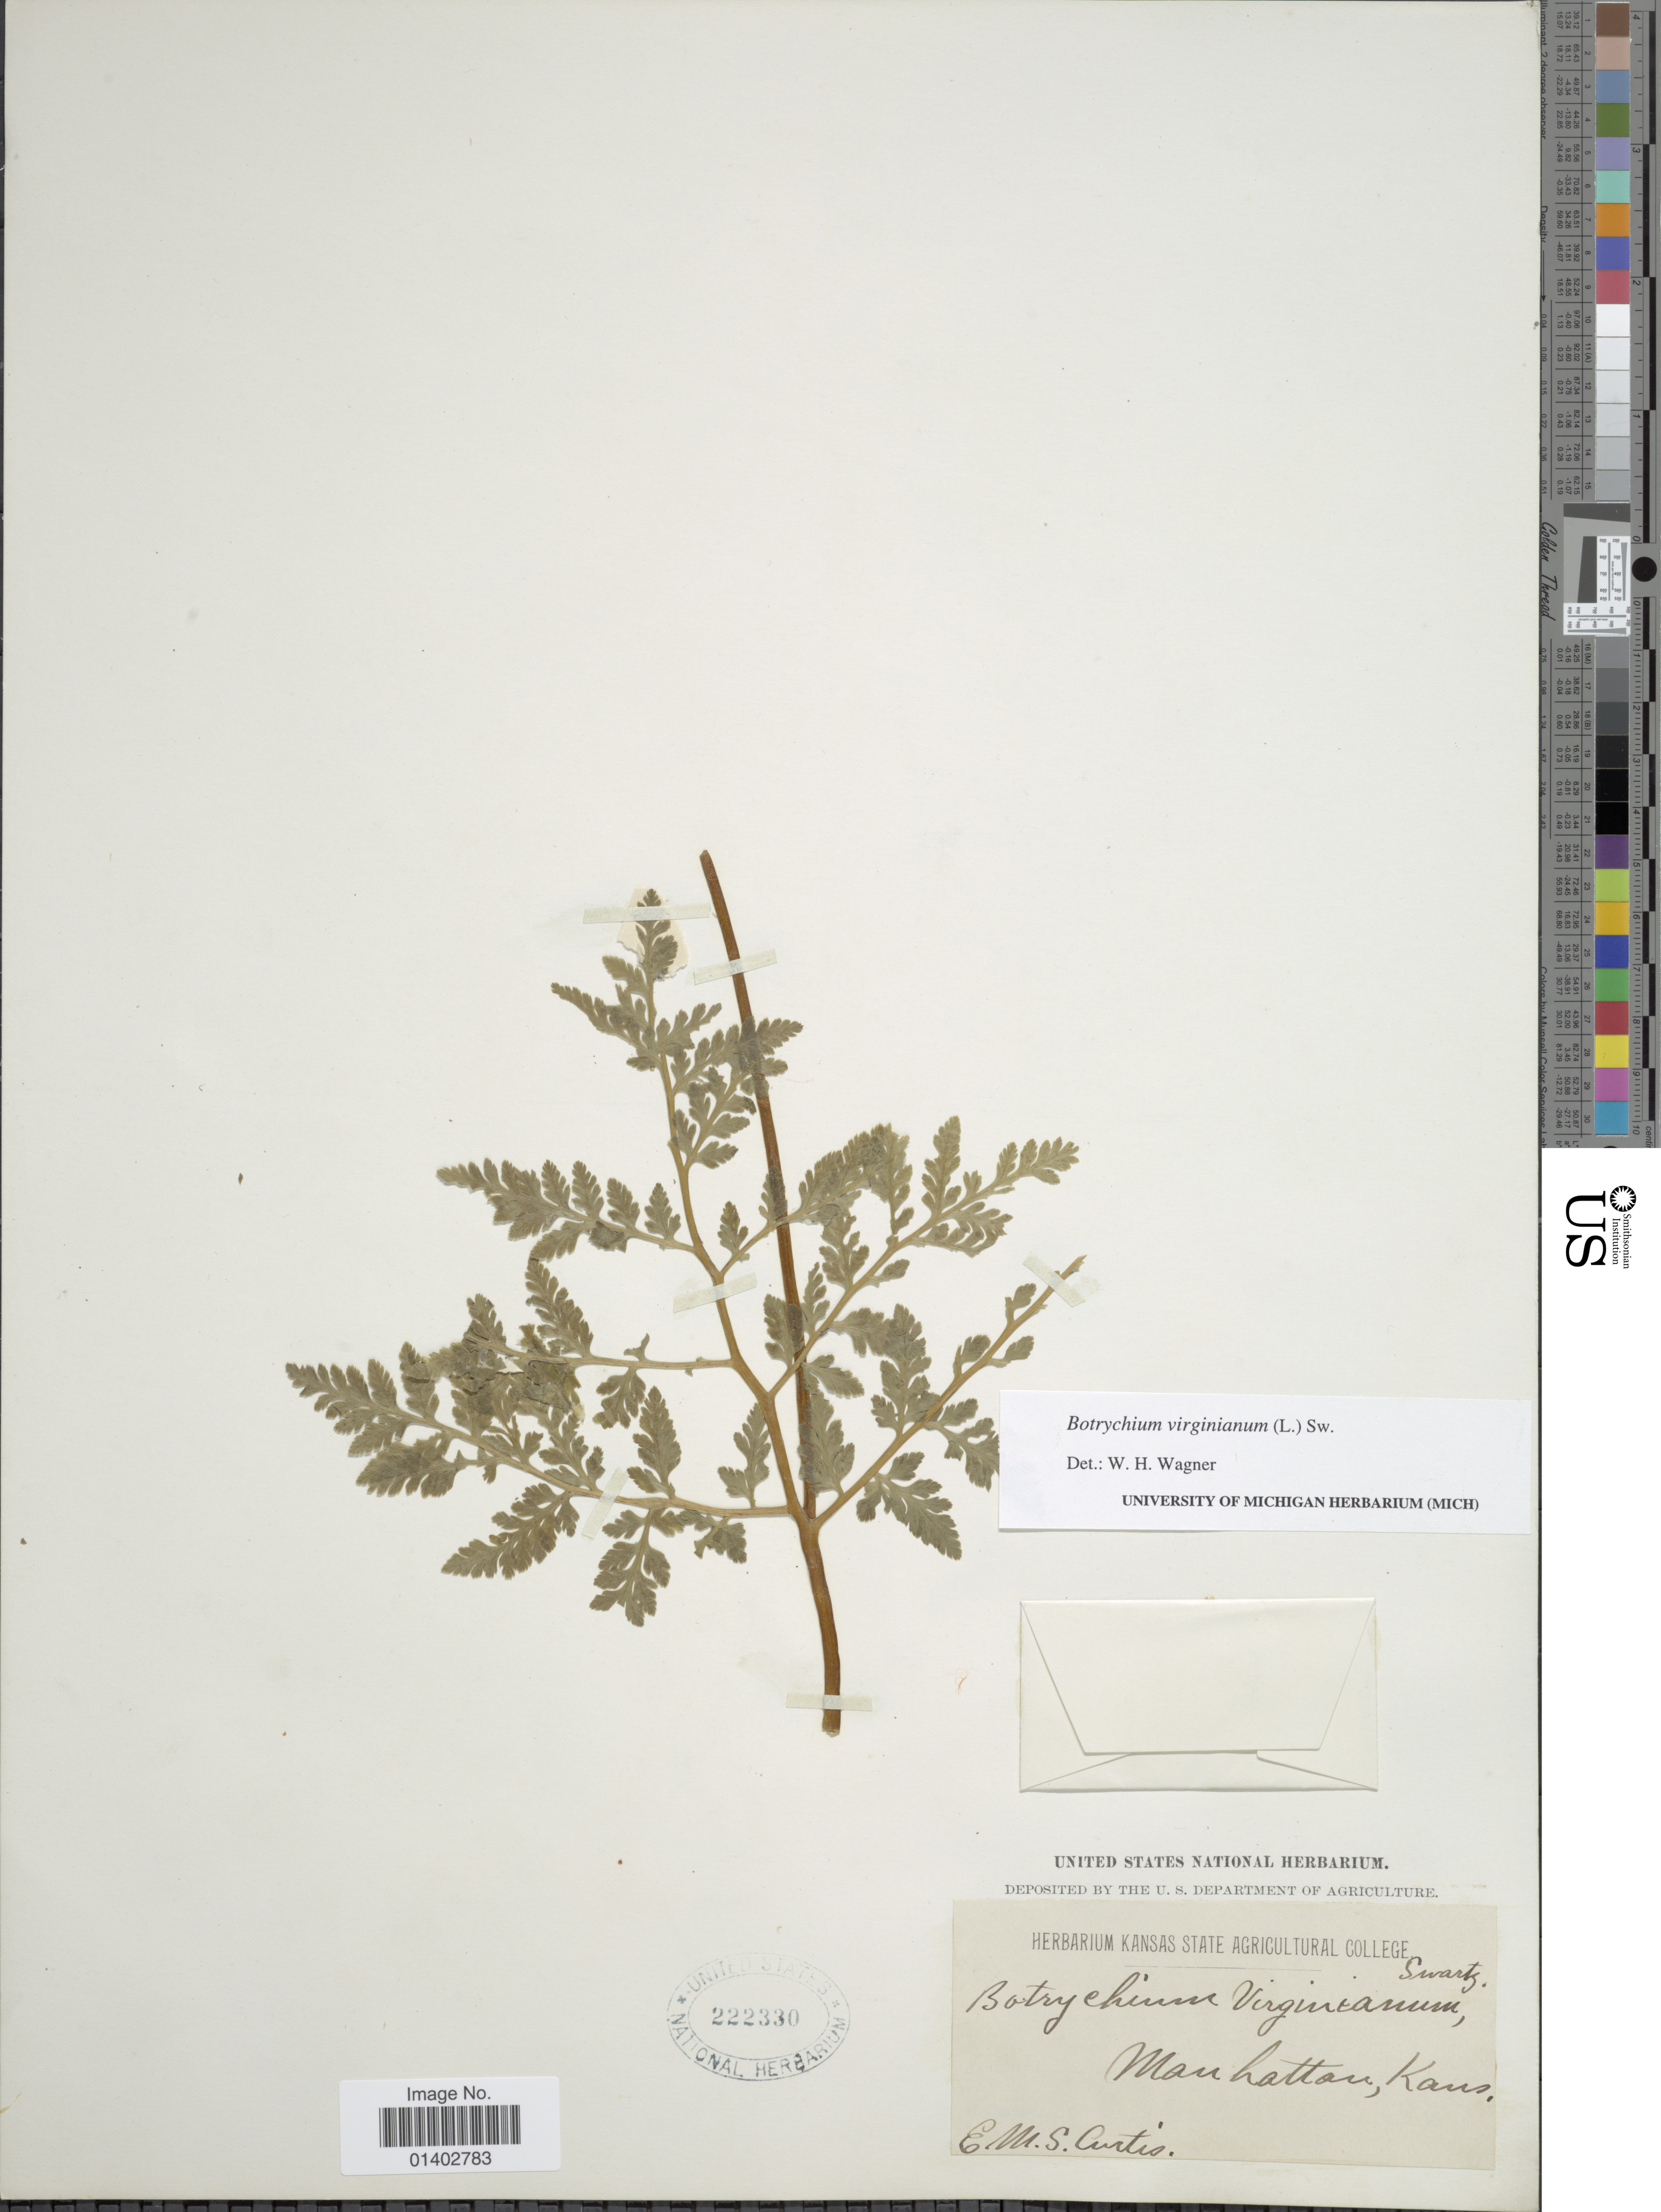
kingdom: Plantae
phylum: Tracheophyta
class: Polypodiopsida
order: Ophioglossales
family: Ophioglossaceae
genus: Botrychium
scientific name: Botrychium virginianum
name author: (L.) Sw.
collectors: C. Curtis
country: United States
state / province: Kansas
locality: Manhattan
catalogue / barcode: US 222330